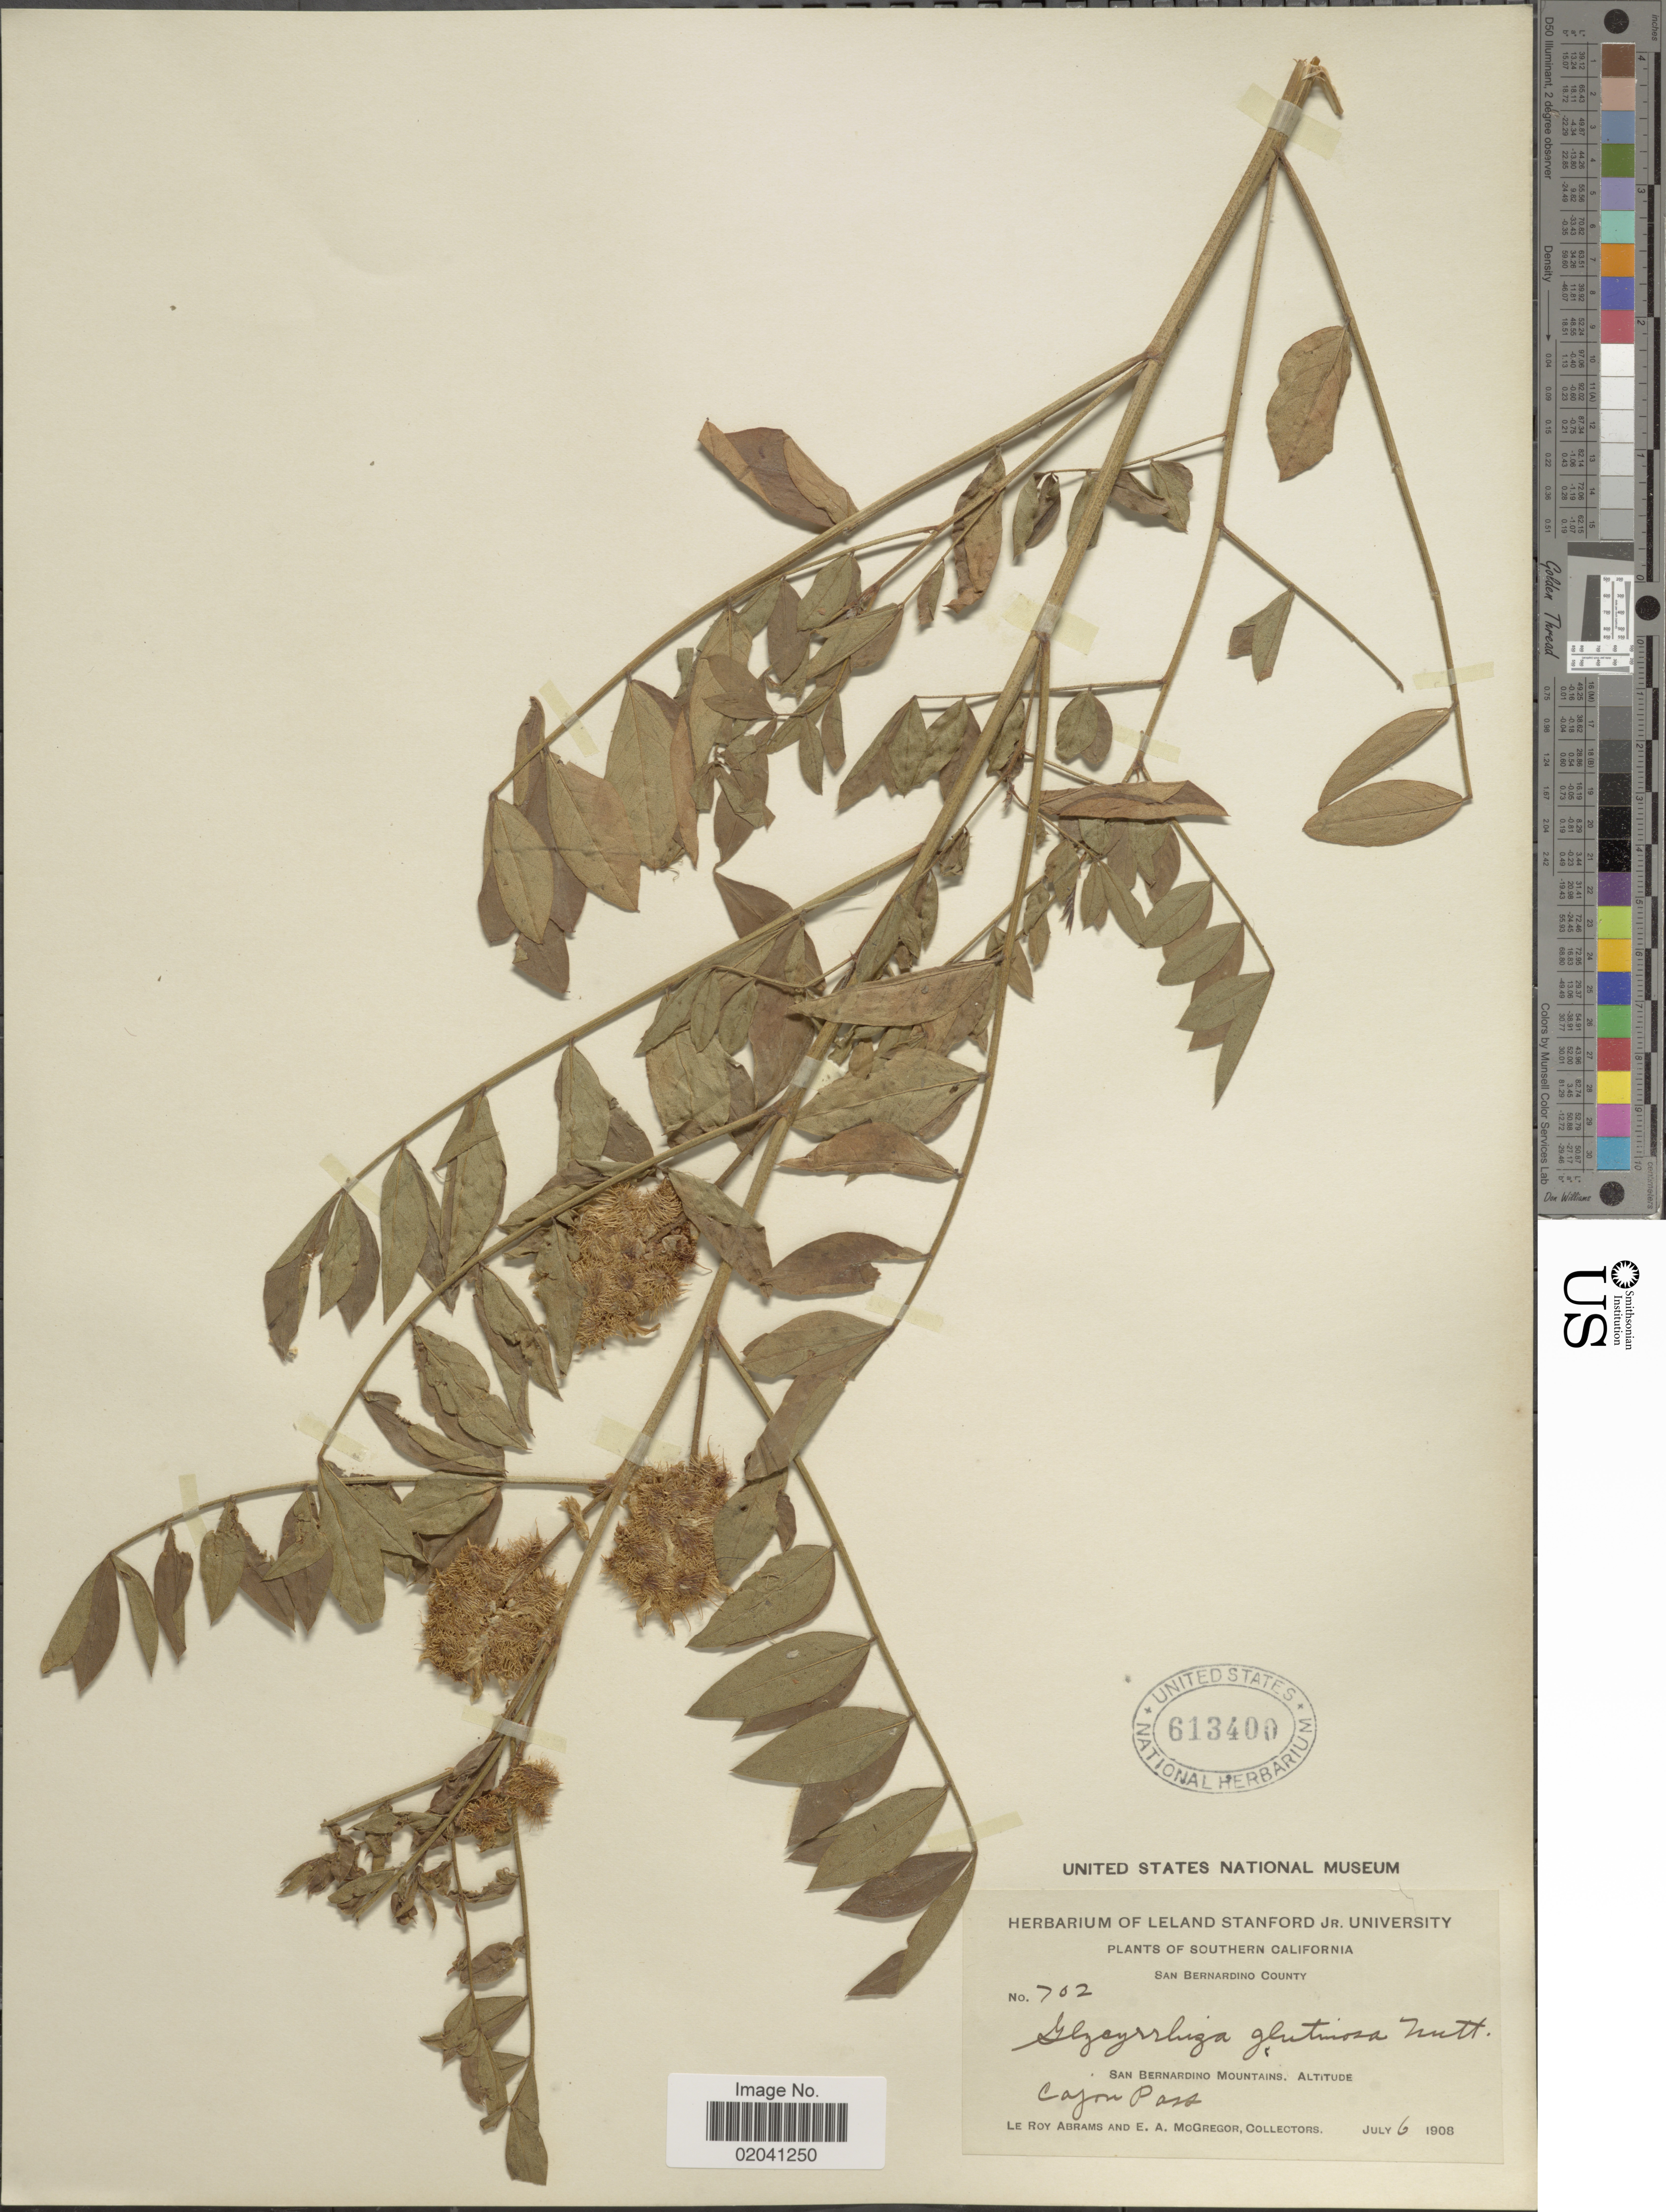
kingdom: Plantae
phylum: Tracheophyta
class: Magnoliopsida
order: Fabales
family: Fabaceae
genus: Glycyrrhiza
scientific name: Glycyrrhiza lepidota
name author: Pursh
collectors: L. Abrams & E. A. McGregor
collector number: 702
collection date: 1908-07-06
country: United States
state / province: California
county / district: San Bernardino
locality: Southern California. San Bernardino County. San Bernardino Mountains. Cajon Pass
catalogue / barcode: US 613400